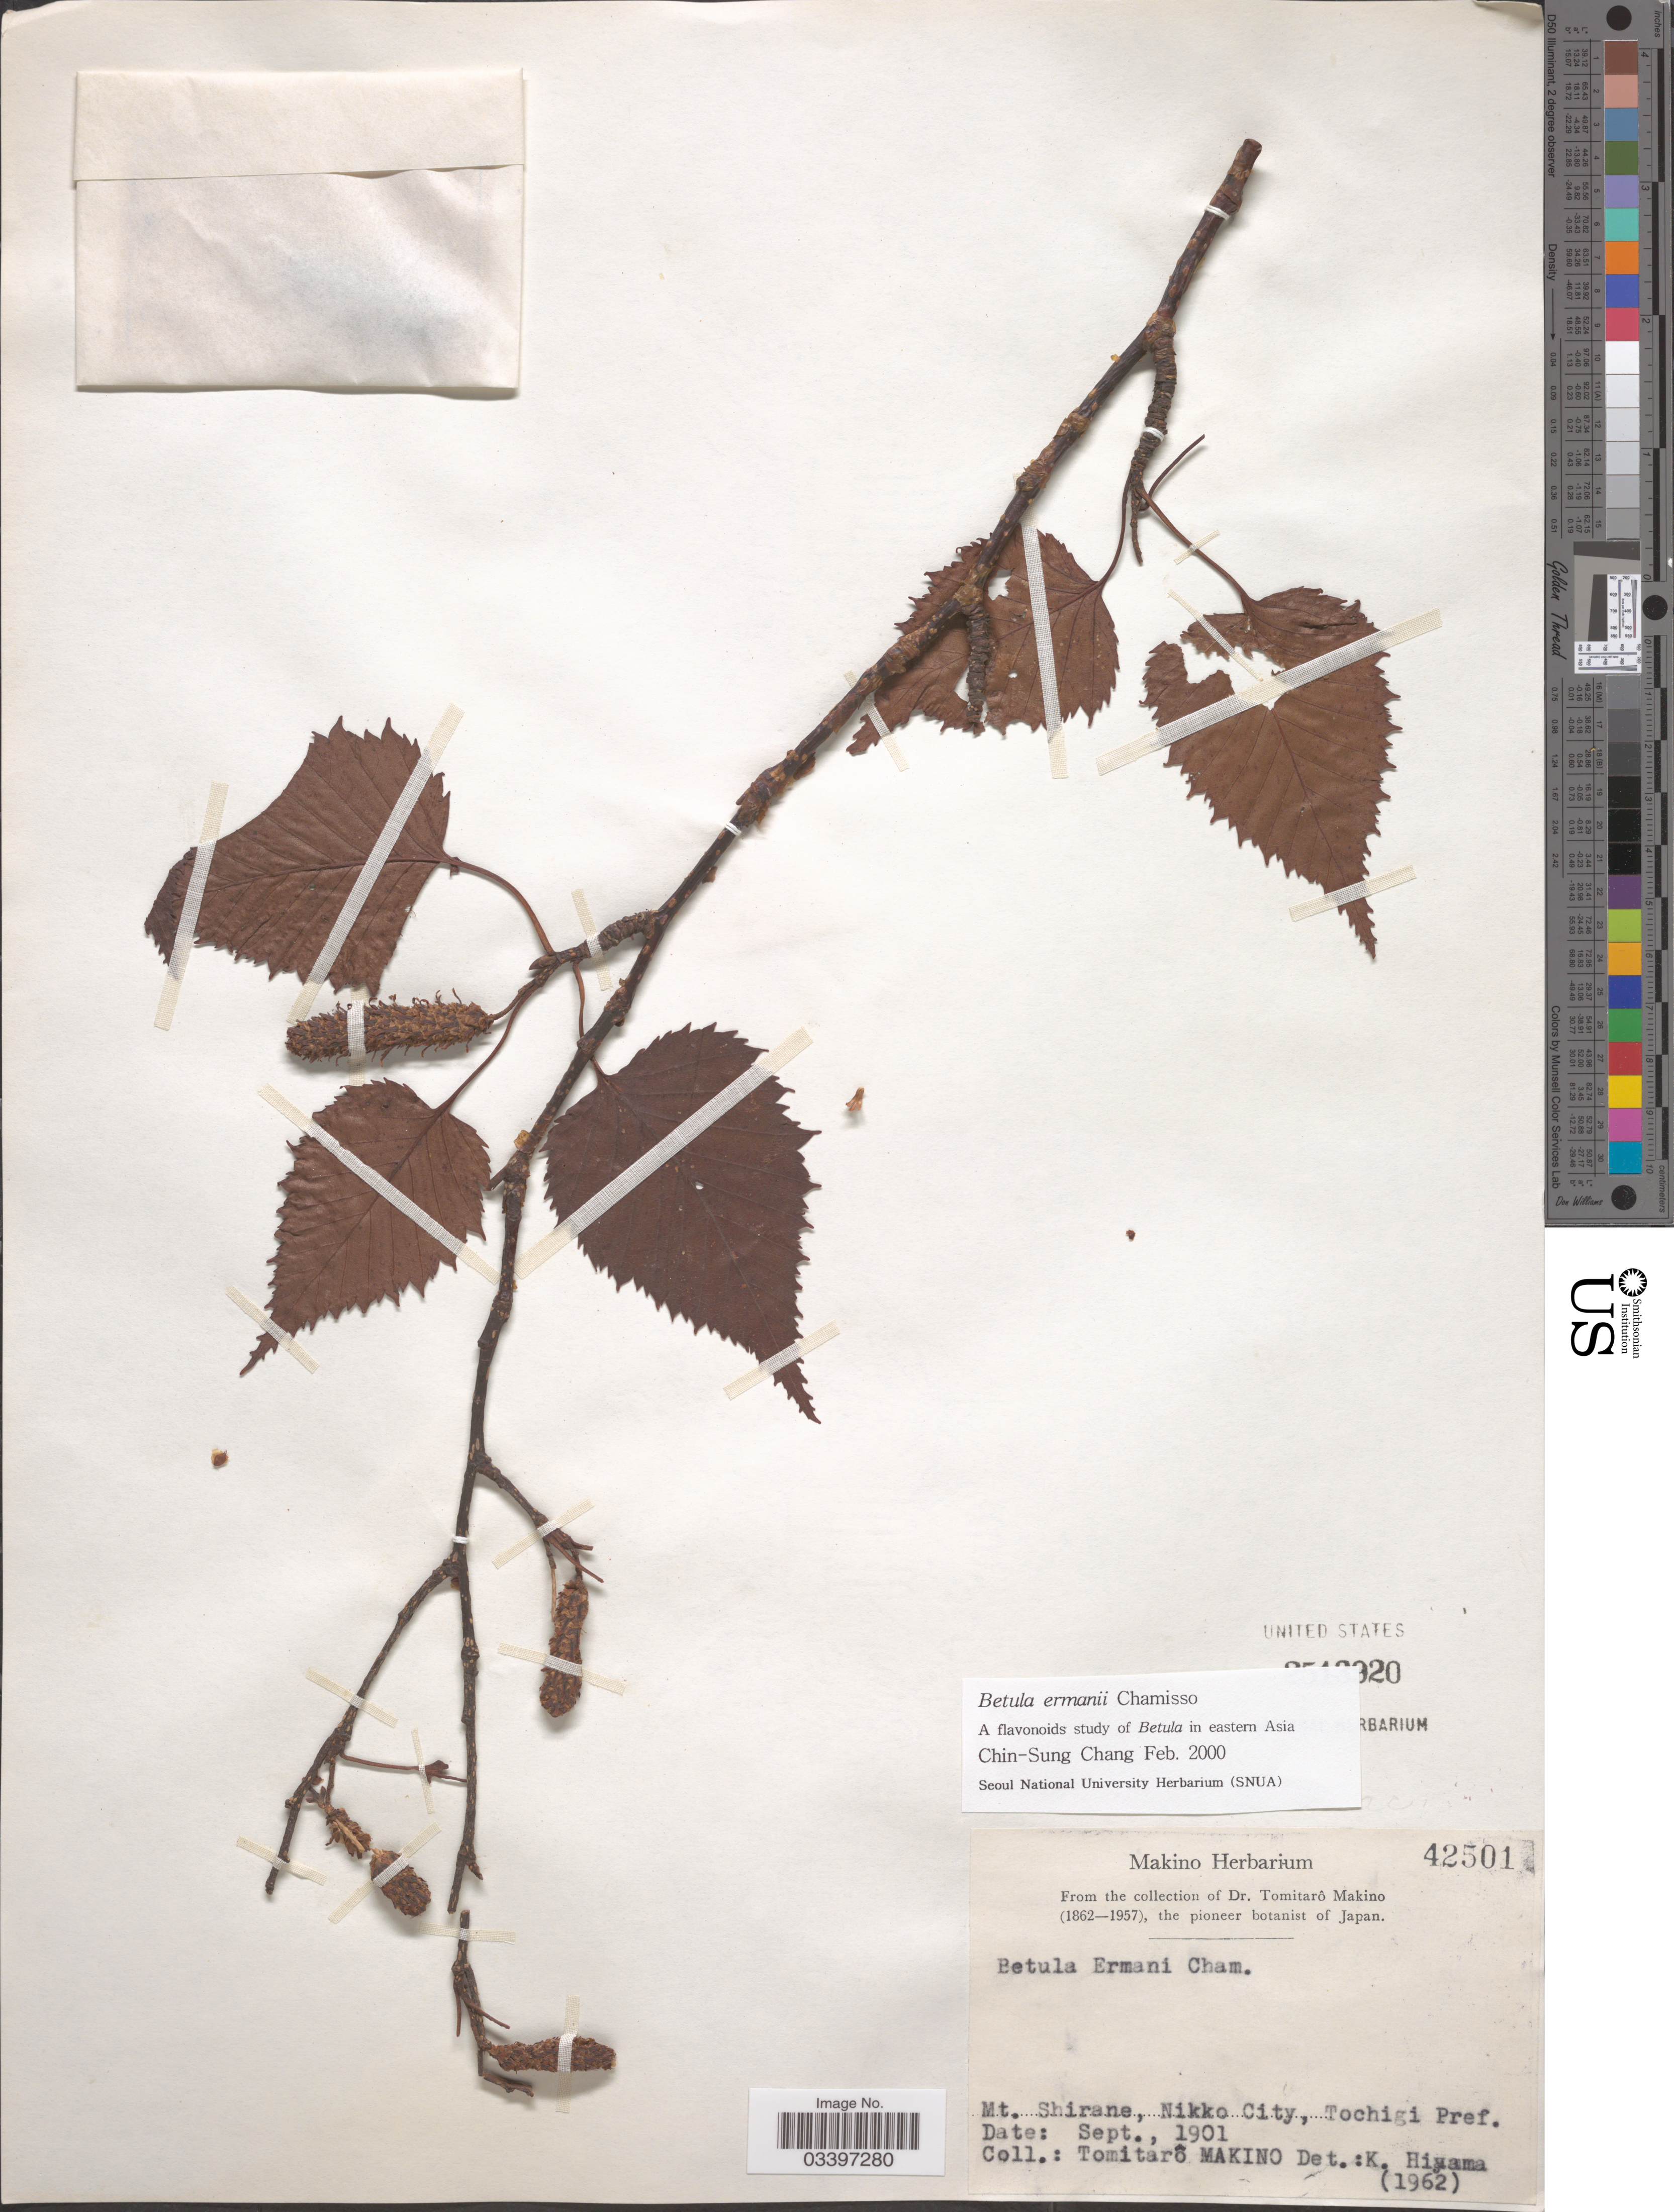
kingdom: Plantae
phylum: Tracheophyta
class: Magnoliopsida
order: Fagales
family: Betulaceae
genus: Betula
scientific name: Betula ermanii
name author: Cham.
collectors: T. Makino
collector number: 42501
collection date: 1901-09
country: Japan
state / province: Totigi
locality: Mt. Shirane, Nikko City, Tochigi Pref.